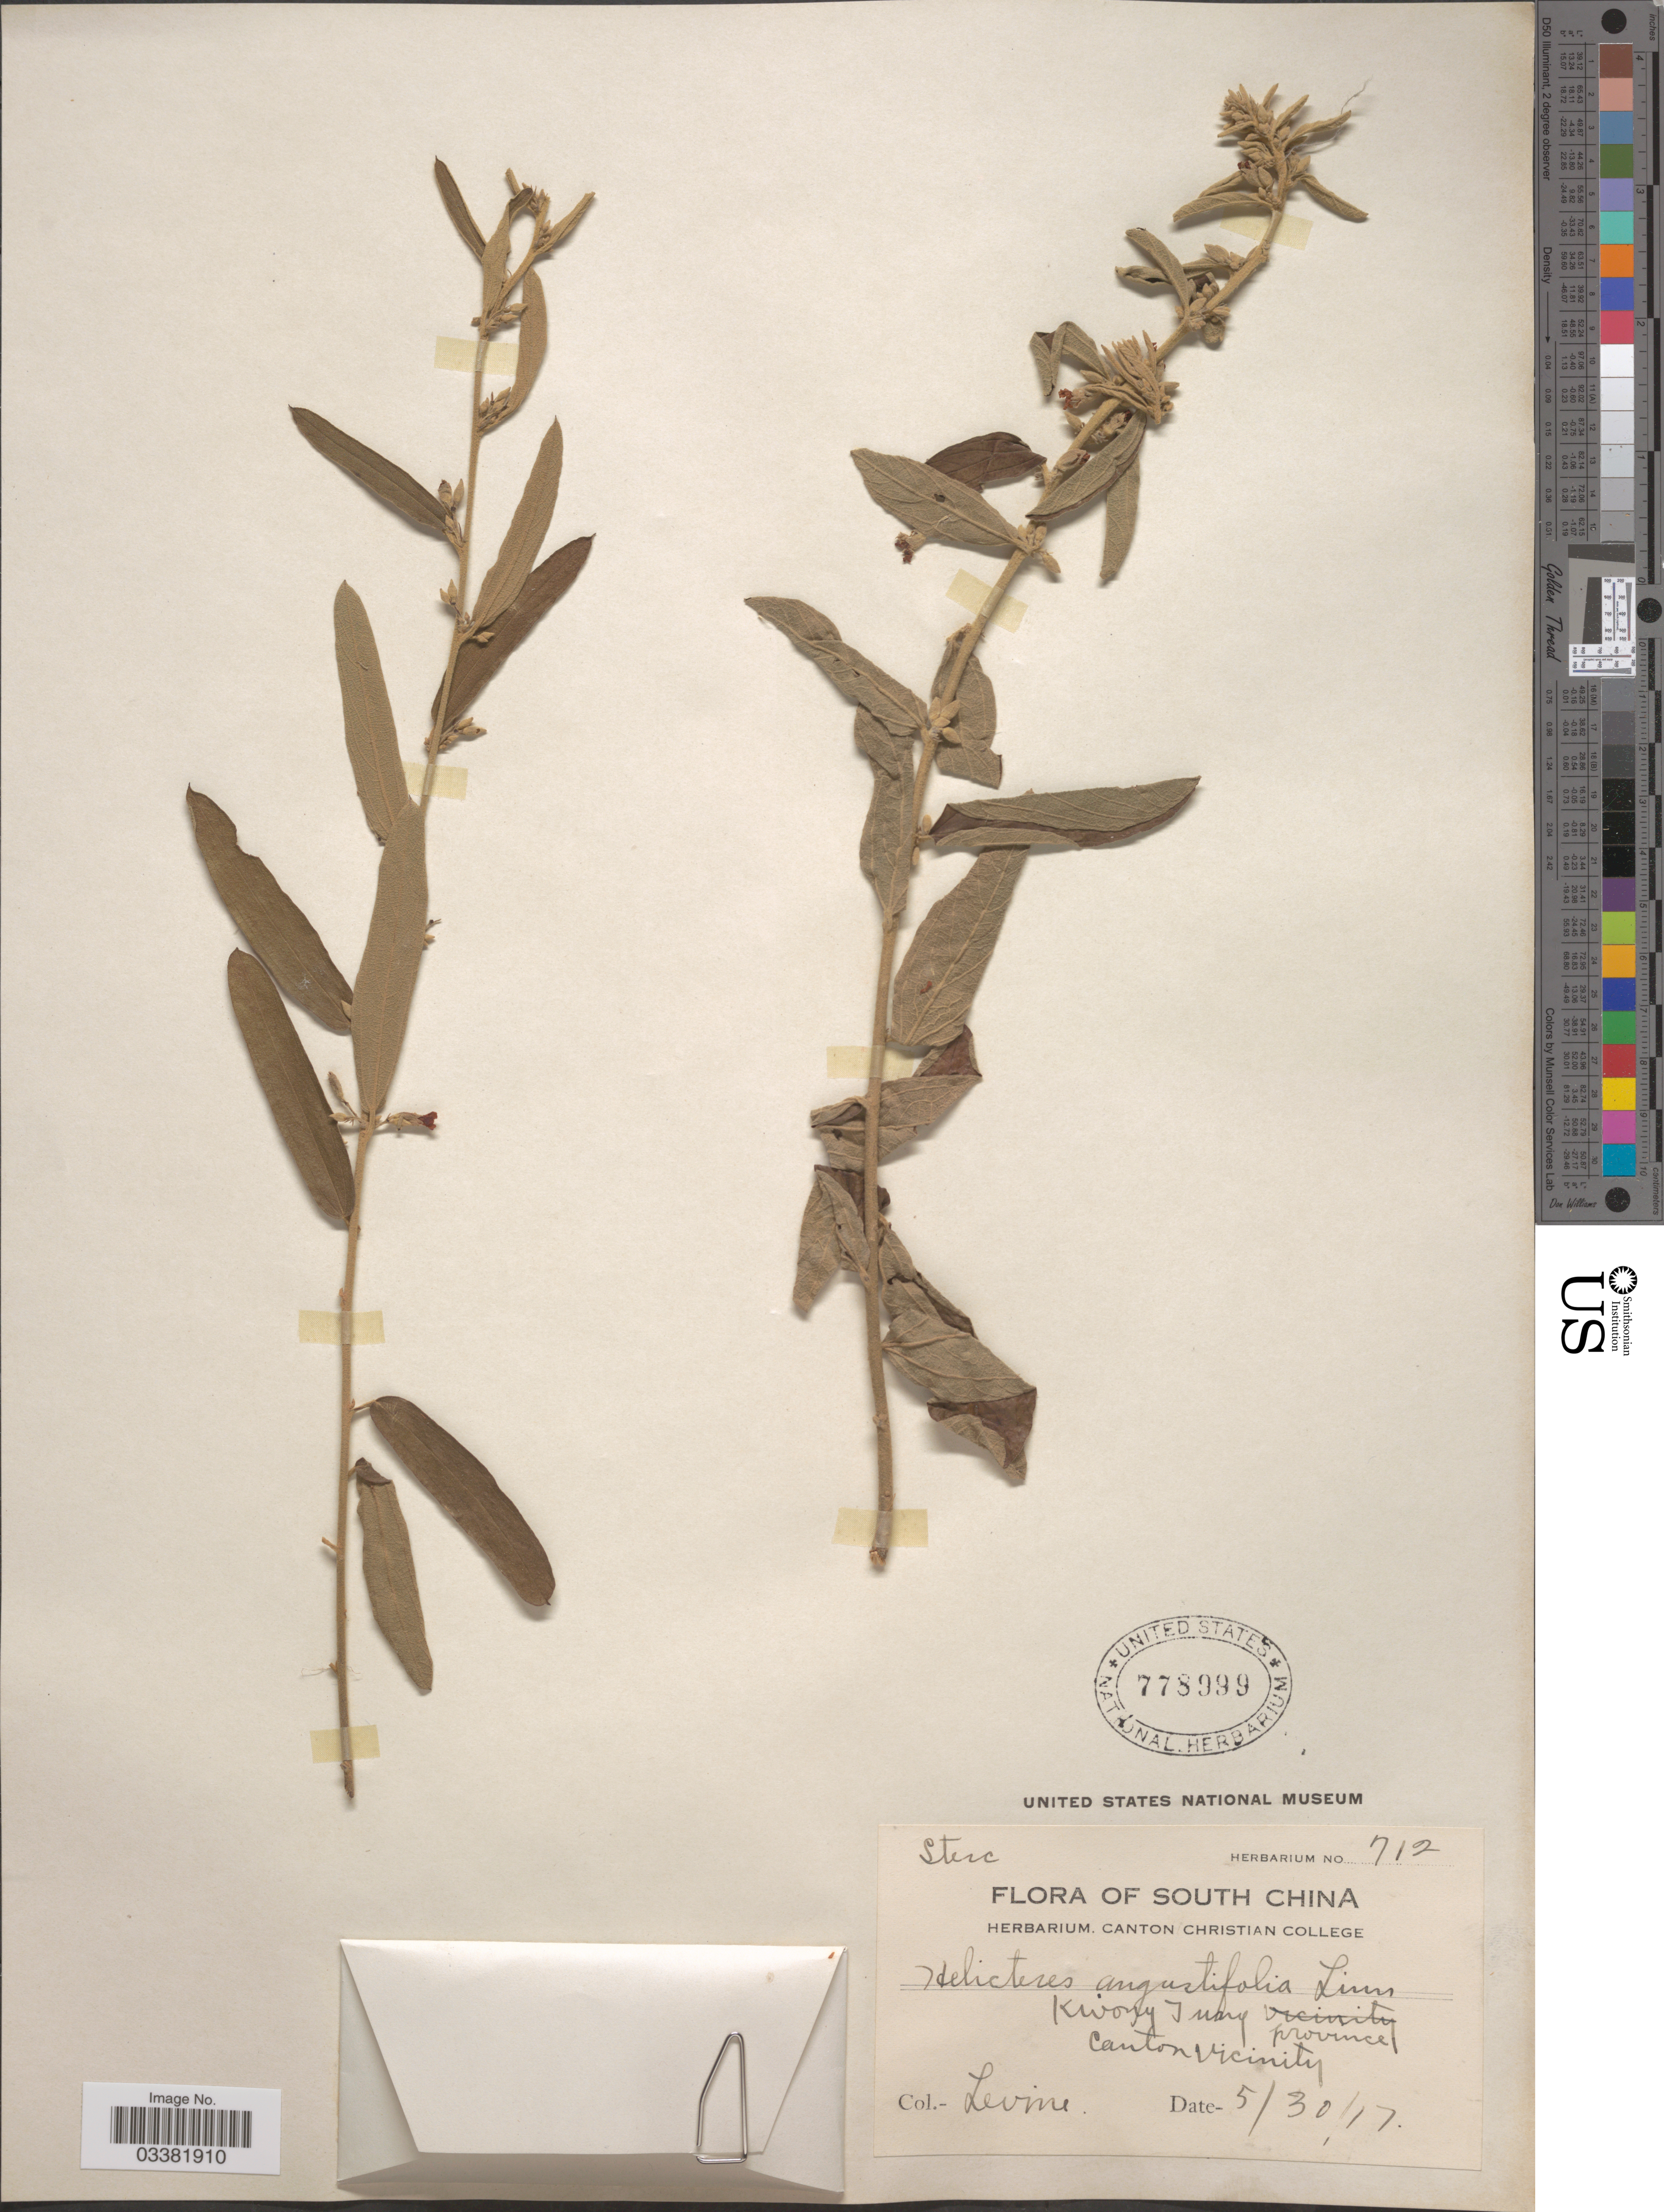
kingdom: Plantae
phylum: Tracheophyta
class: Magnoliopsida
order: Malvales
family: Malvaceae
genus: Helicteres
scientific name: Helicteres angustifolia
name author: L.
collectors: -. Levine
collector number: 712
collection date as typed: Transcribed d/m/y: 30/5/17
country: China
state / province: Guangdong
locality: South China. Kwong Tung province. Canton vicinity.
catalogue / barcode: US 778999